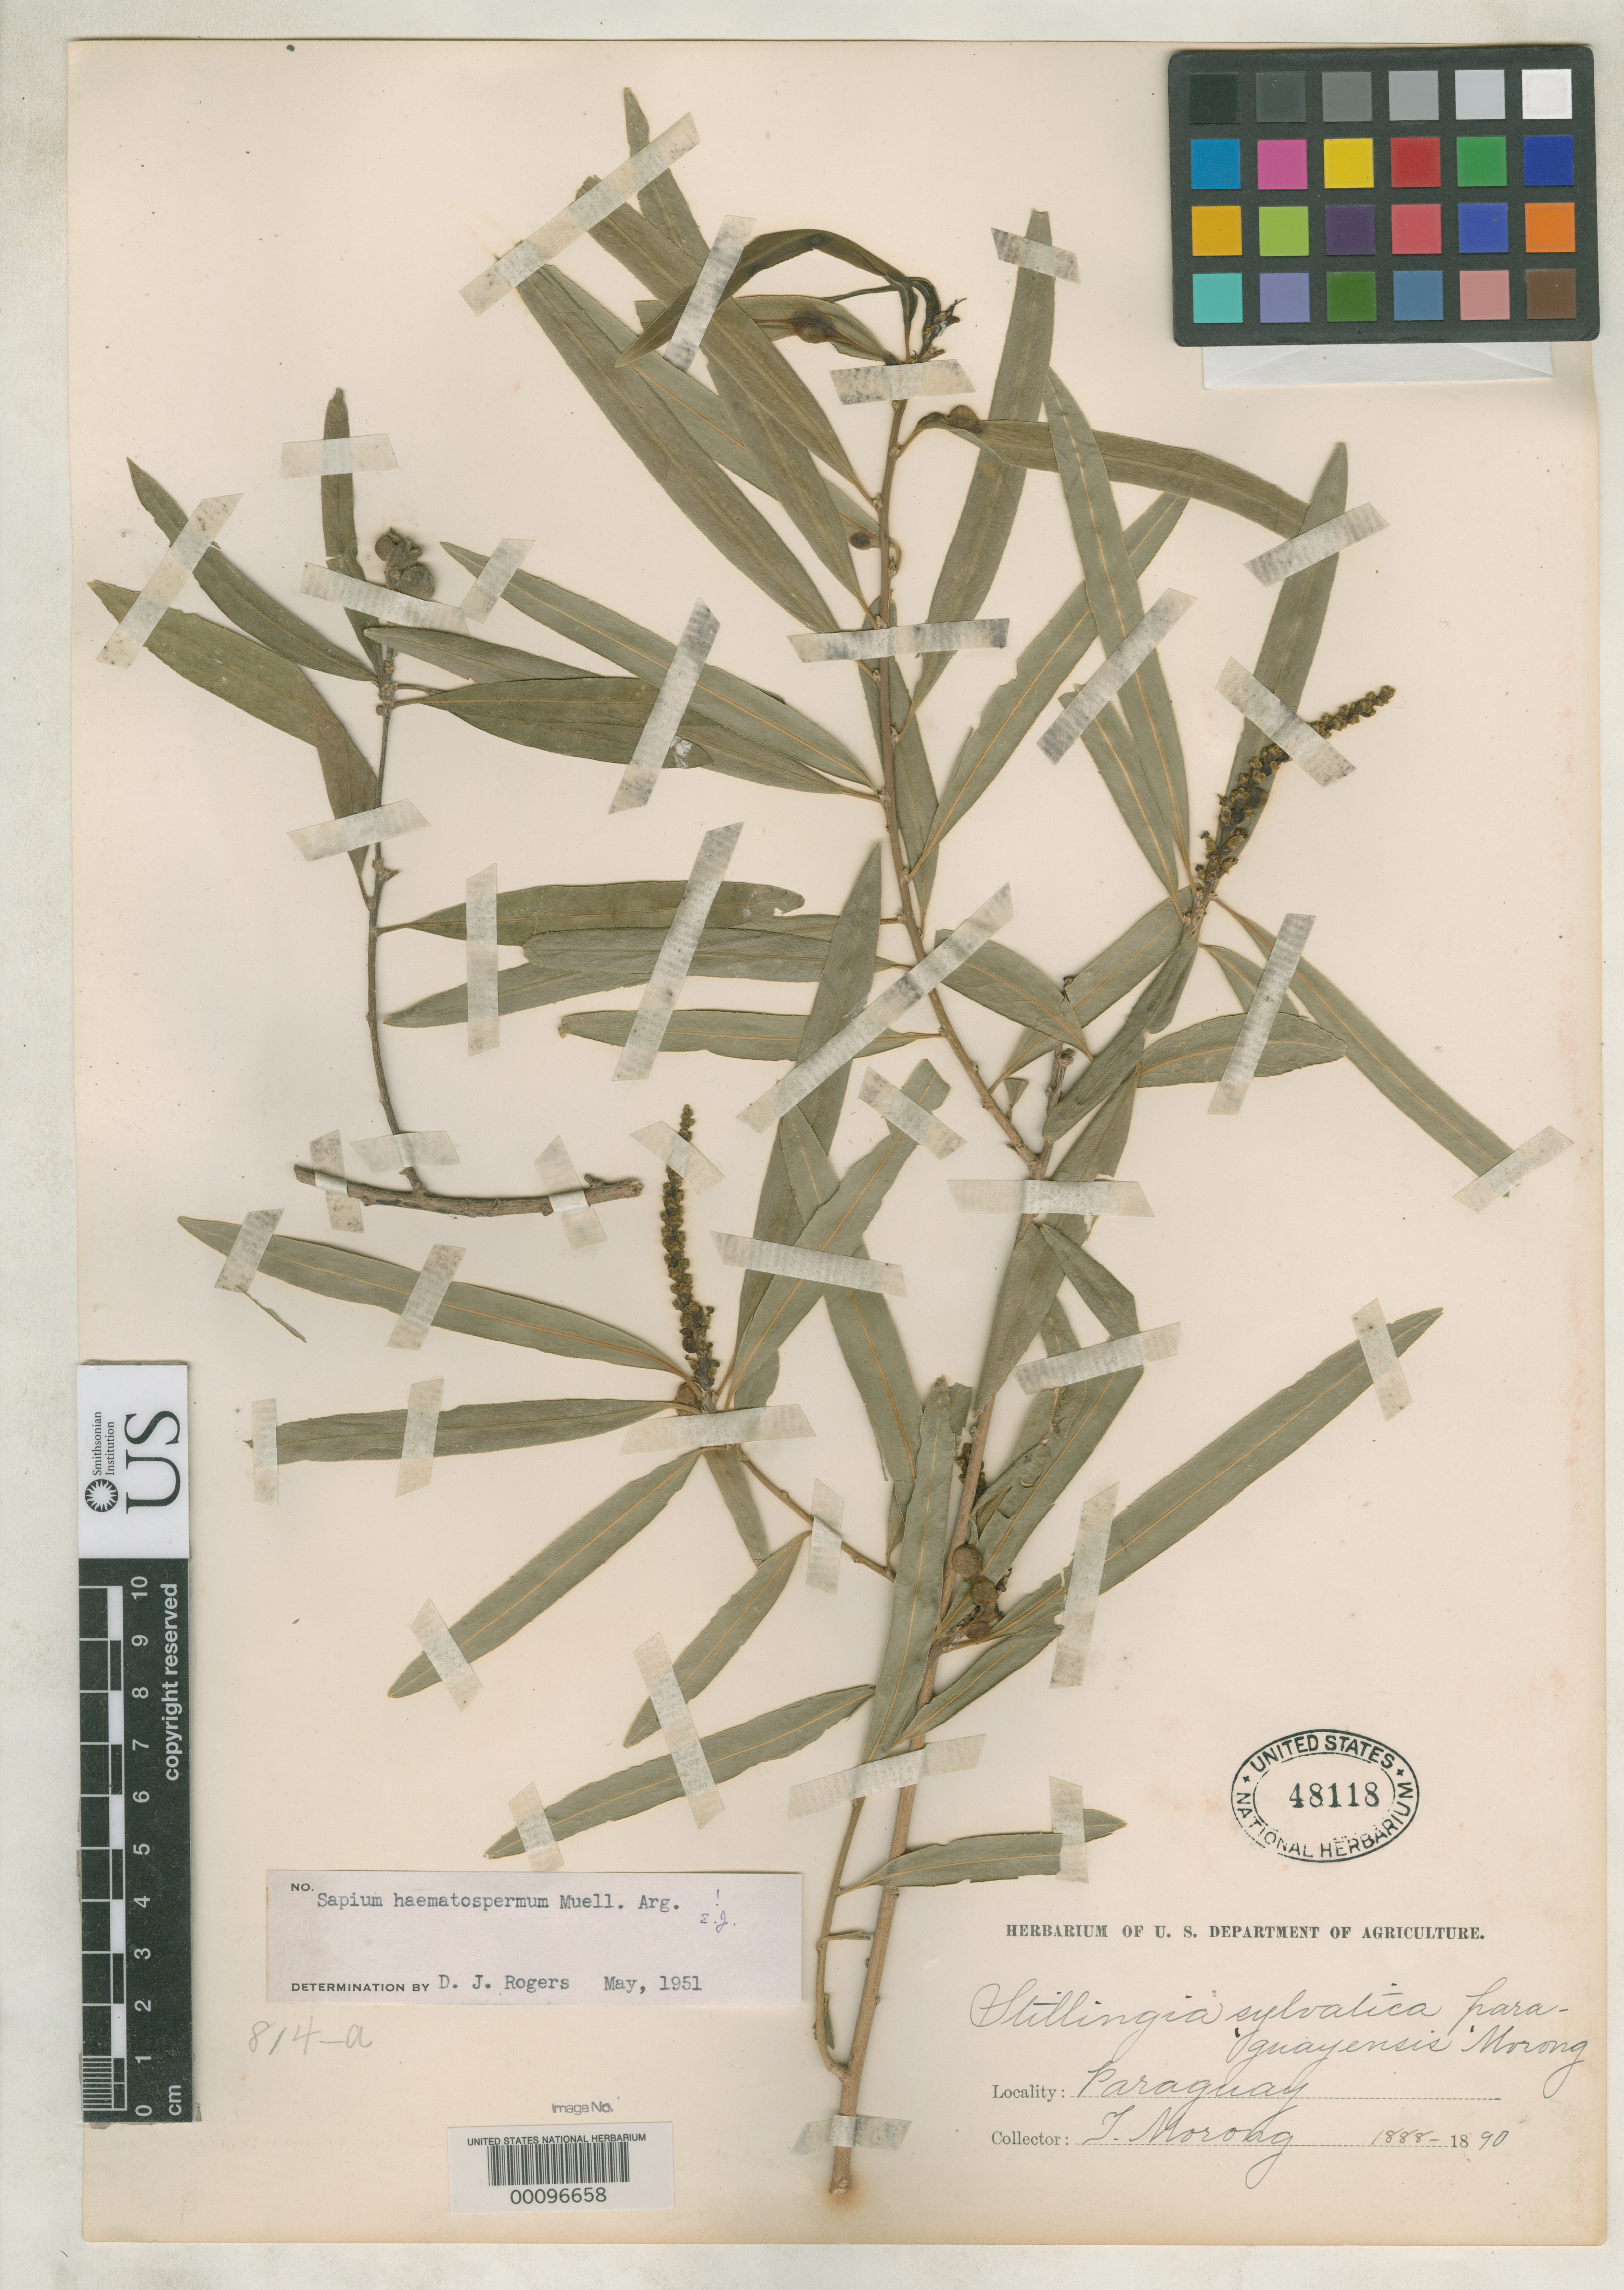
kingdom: Plantae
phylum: Tracheophyta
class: Magnoliopsida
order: Malpighiales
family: Euphorbiaceae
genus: Stillingia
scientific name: Stillingia sylvatica var. paraguayensis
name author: Morong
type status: Isosyntype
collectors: T. Morong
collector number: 814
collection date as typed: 1888 to -- --- 1890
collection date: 1888/1890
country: Paraguay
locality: Central Paraguay.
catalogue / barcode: US 48118